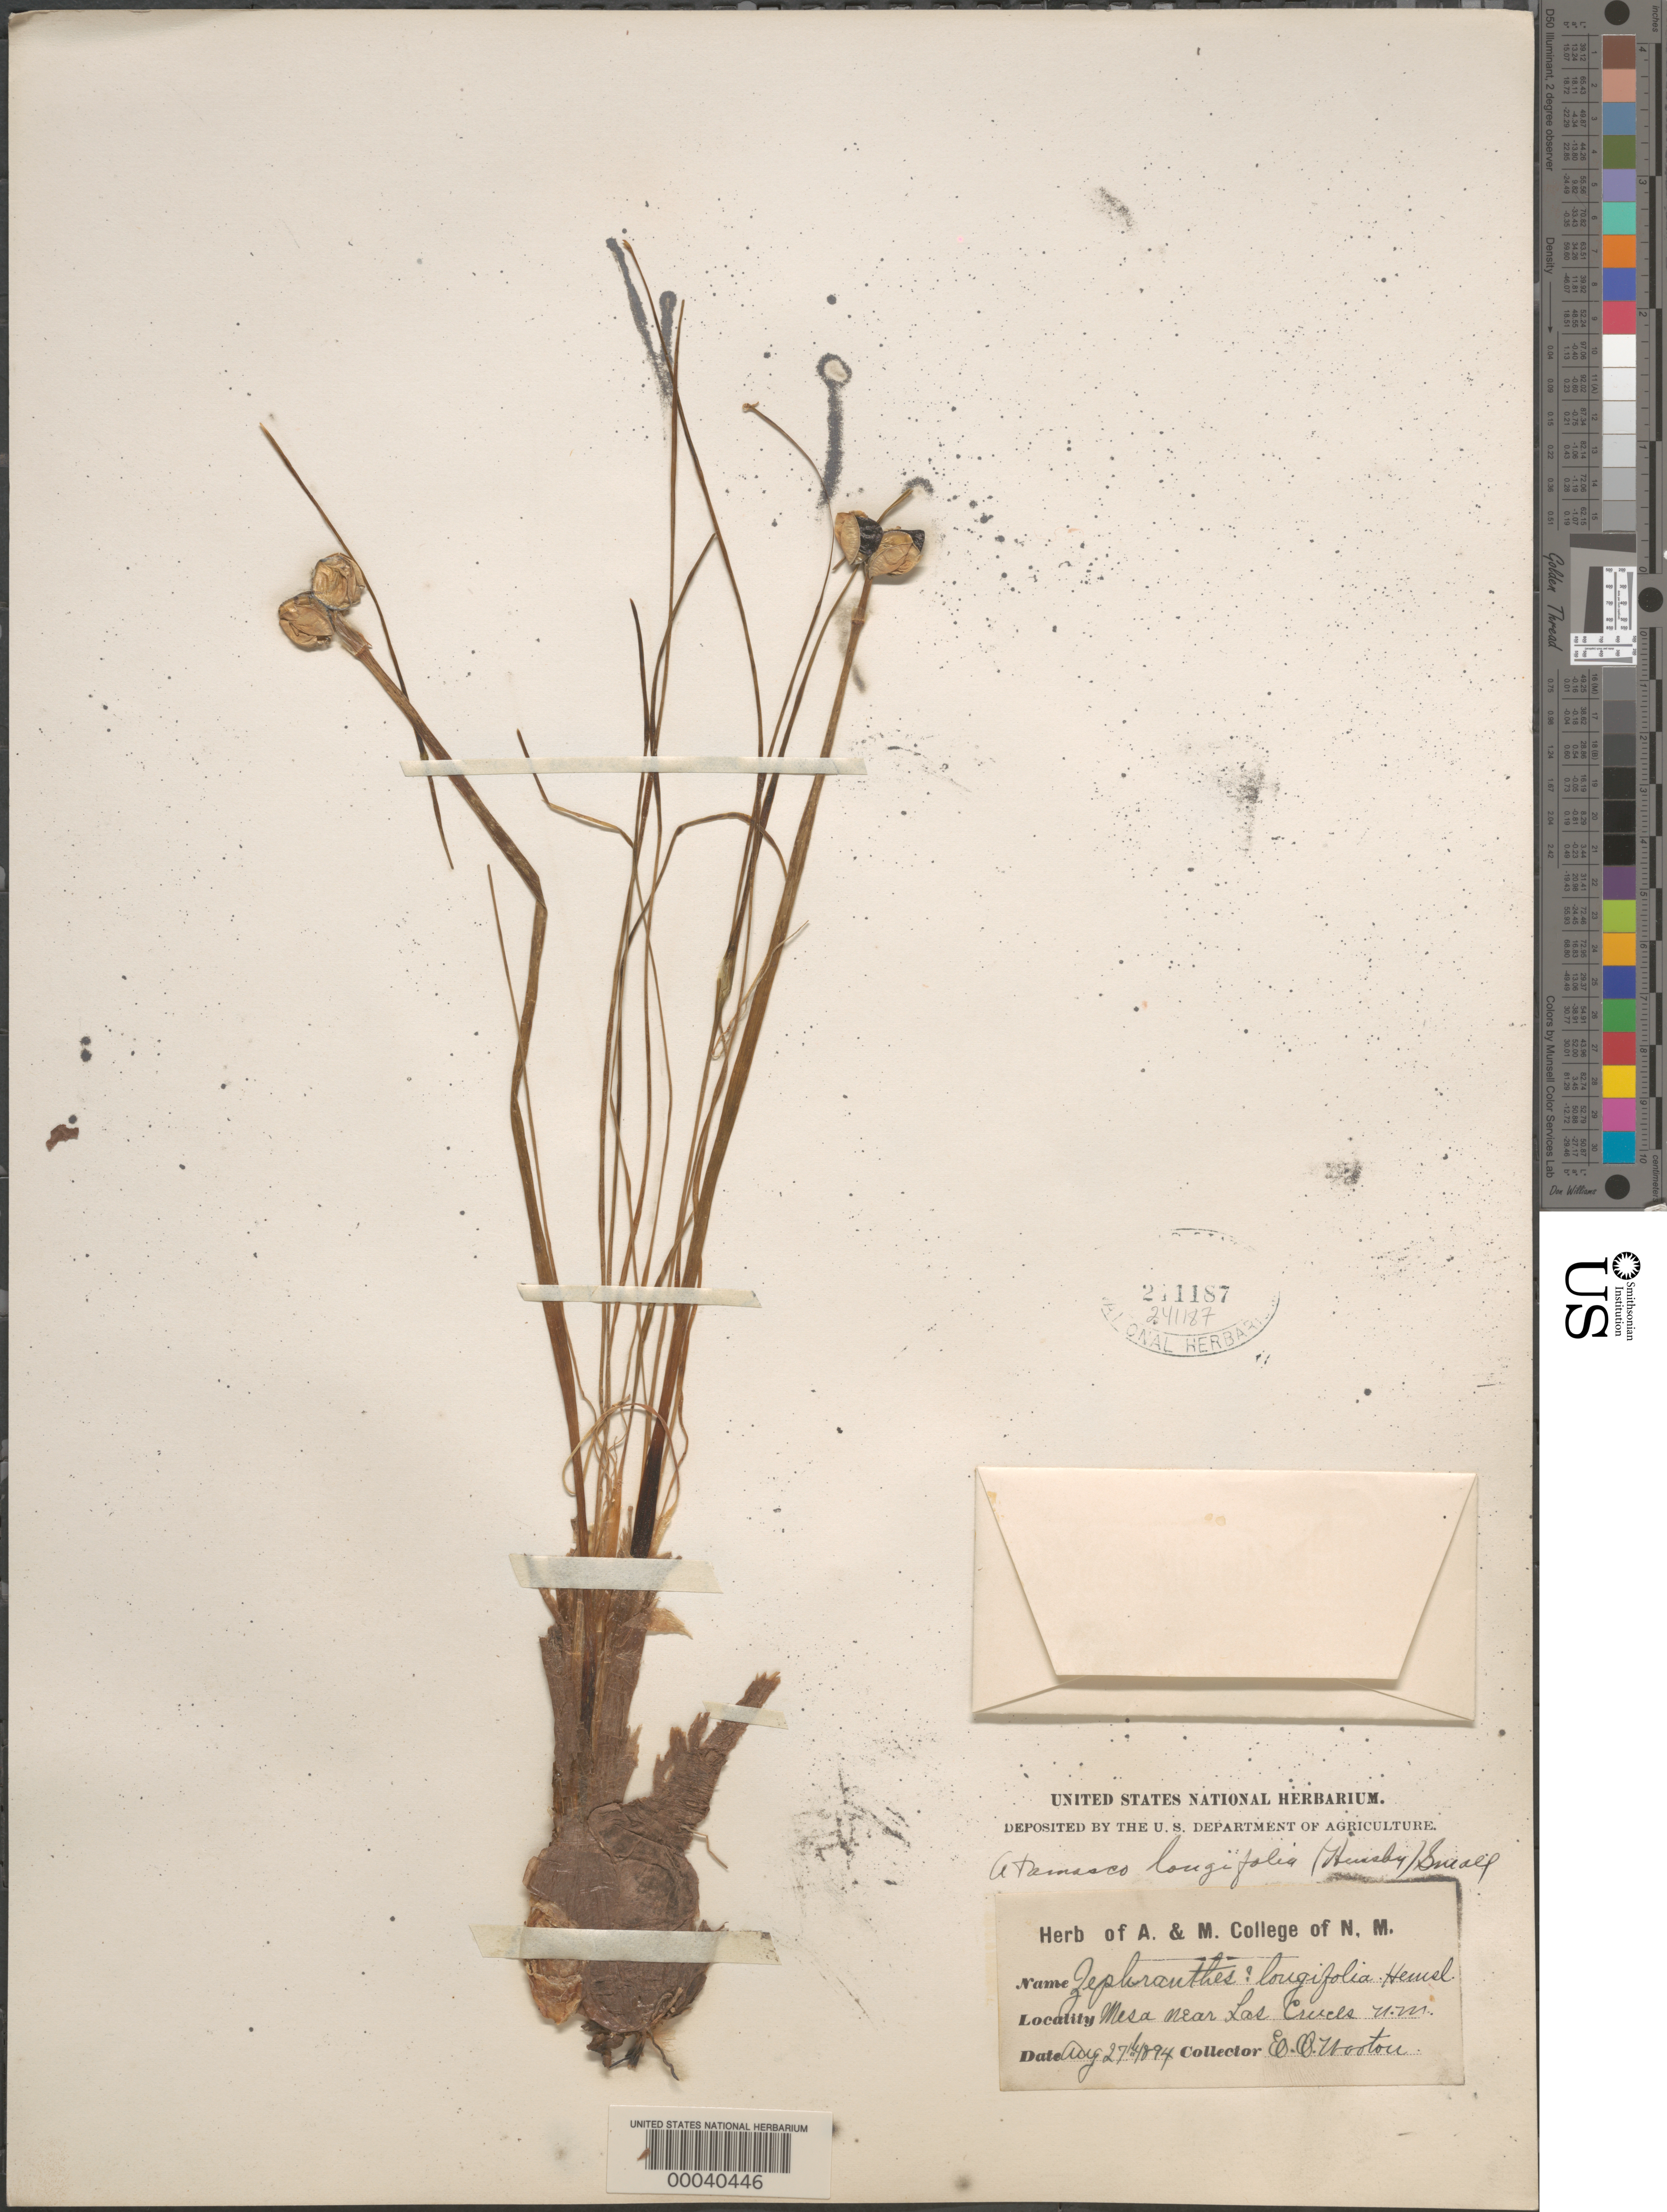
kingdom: Plantae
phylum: Tracheophyta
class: Liliopsida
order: Asparagales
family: Amaryllidaceae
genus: Zephyranthes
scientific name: Zephyranthes longifolia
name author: Hemsl.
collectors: E. O. Wooton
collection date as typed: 27 Aug 1894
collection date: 1894-08-27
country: United States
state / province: New Mexico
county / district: Dona Ana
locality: Mesa near las cruces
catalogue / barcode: US 241187